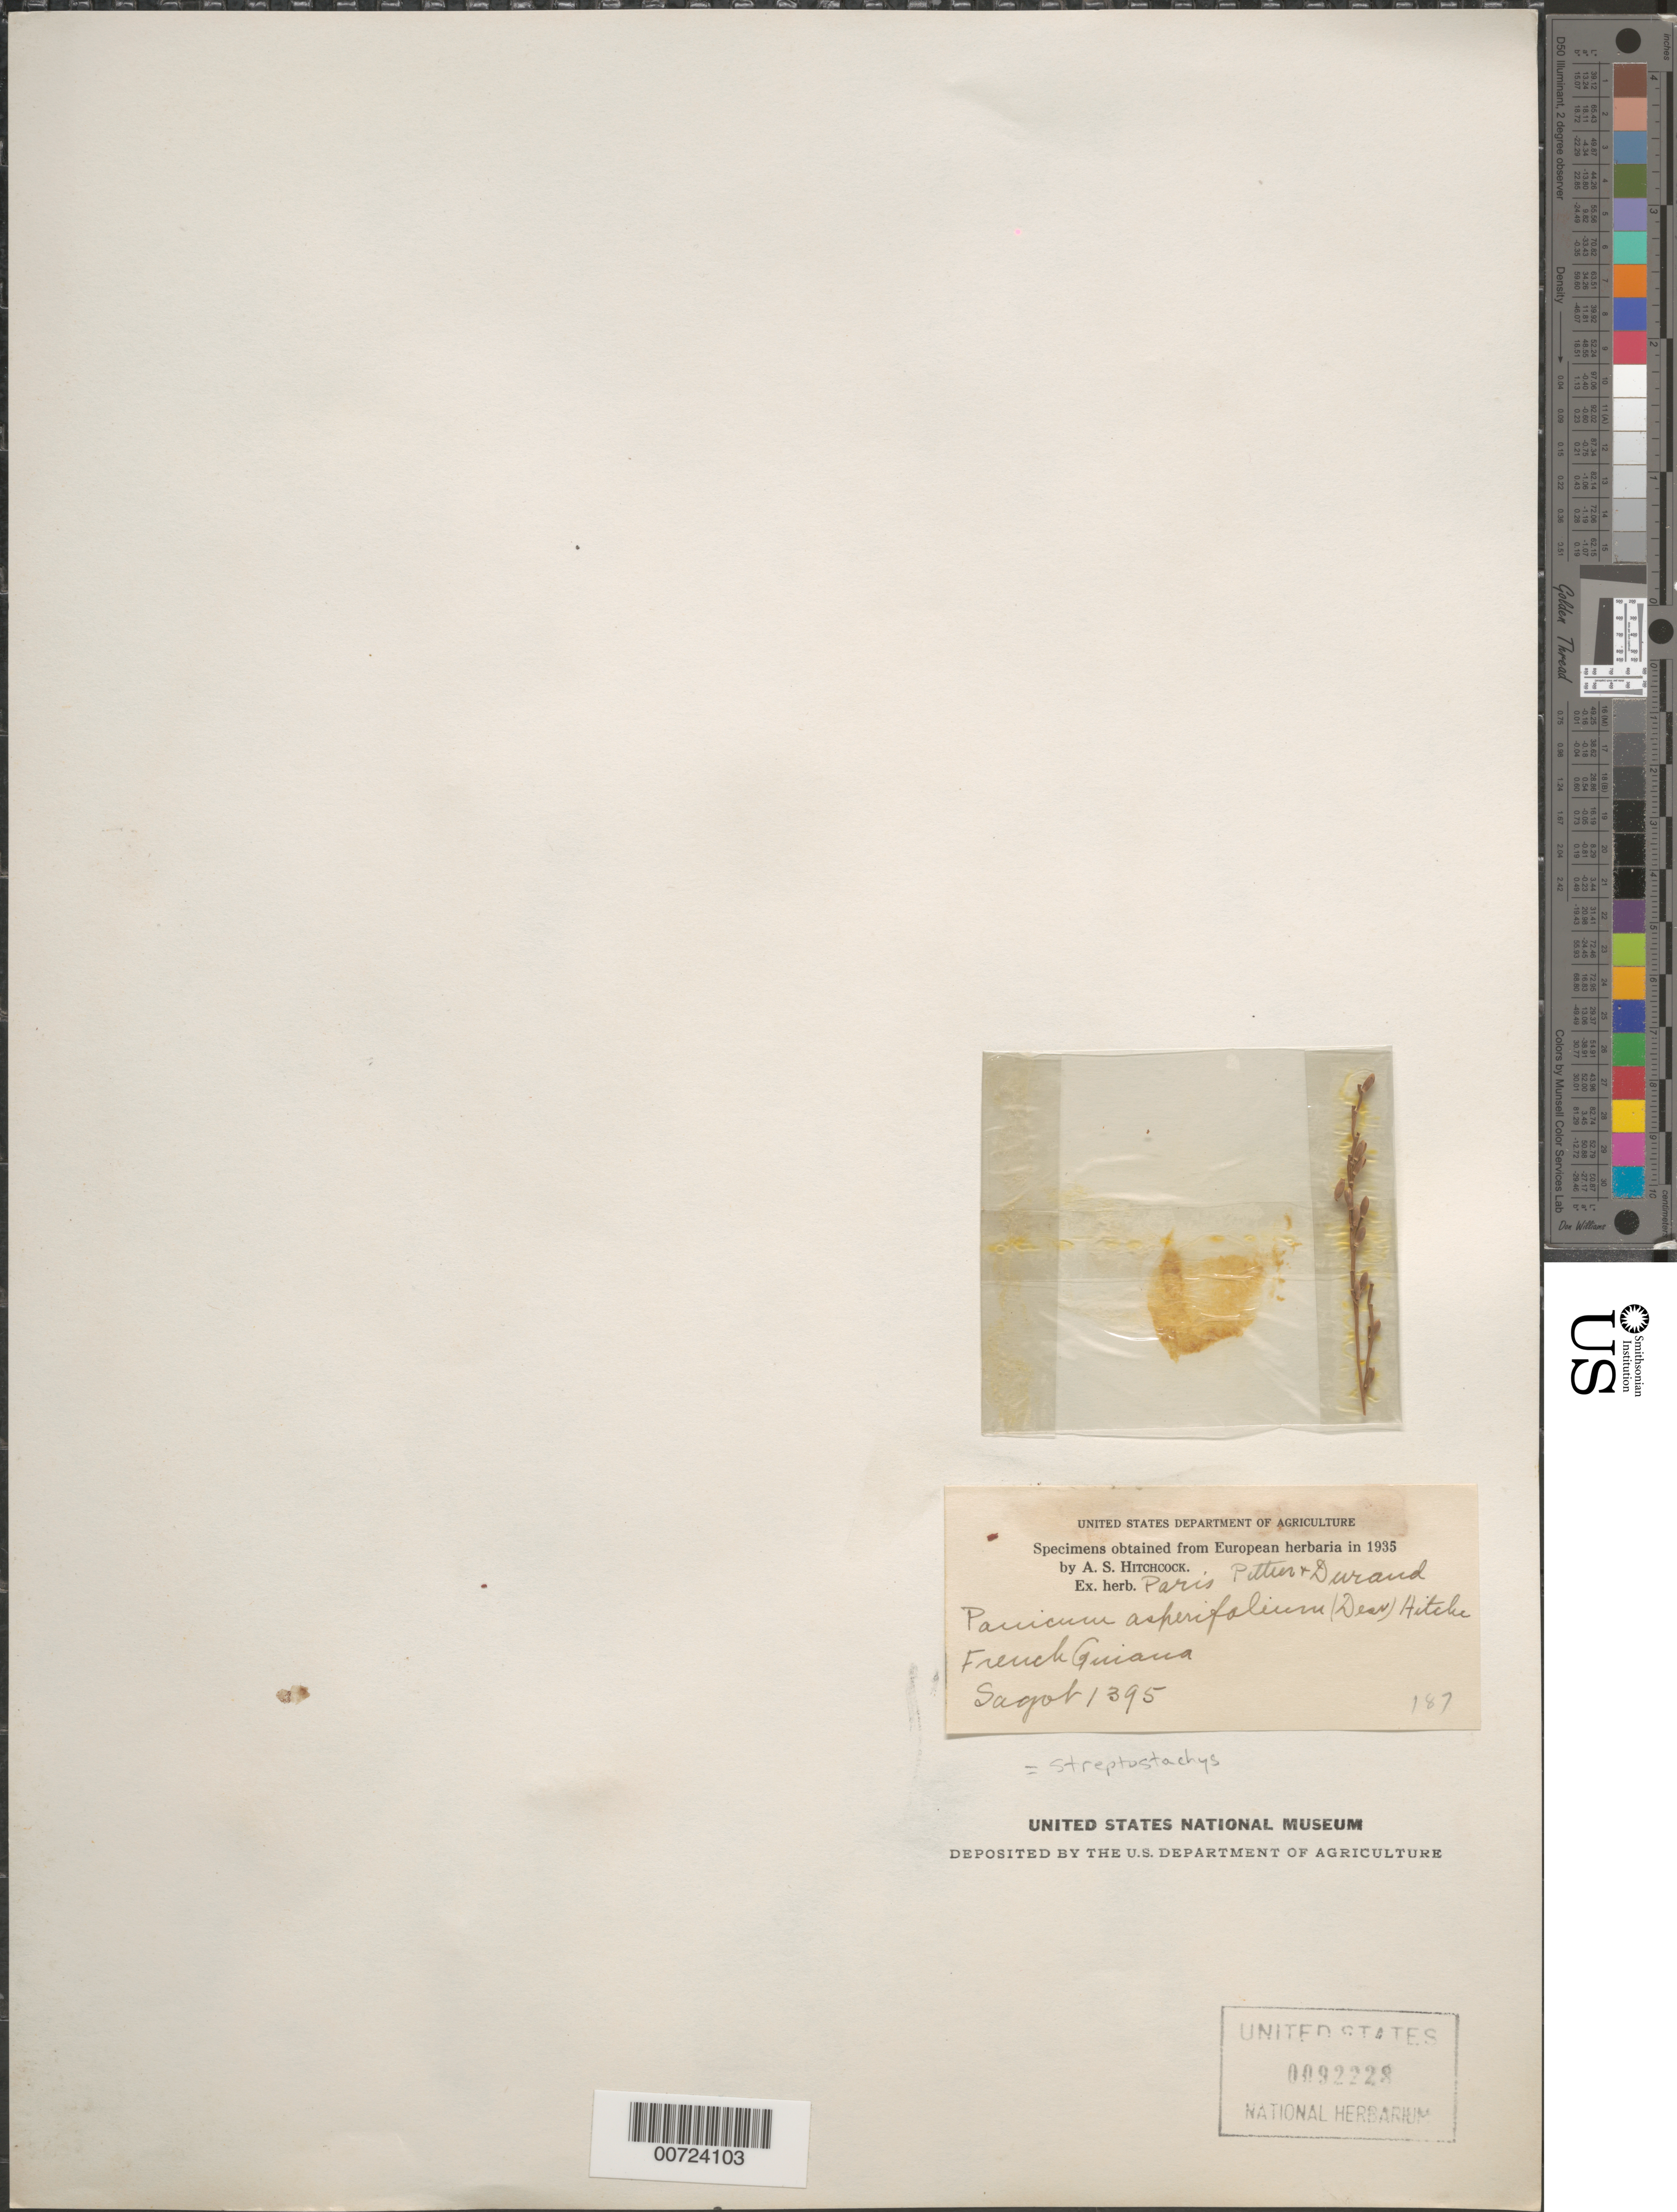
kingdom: Plantae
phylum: Tracheophyta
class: Liliopsida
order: Poales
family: Poaceae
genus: Streptostachys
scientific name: Streptostachys asperifolia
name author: Desv.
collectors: P. A. Sagot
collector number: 1395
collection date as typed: s.d.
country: French Guiana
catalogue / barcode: US 92228